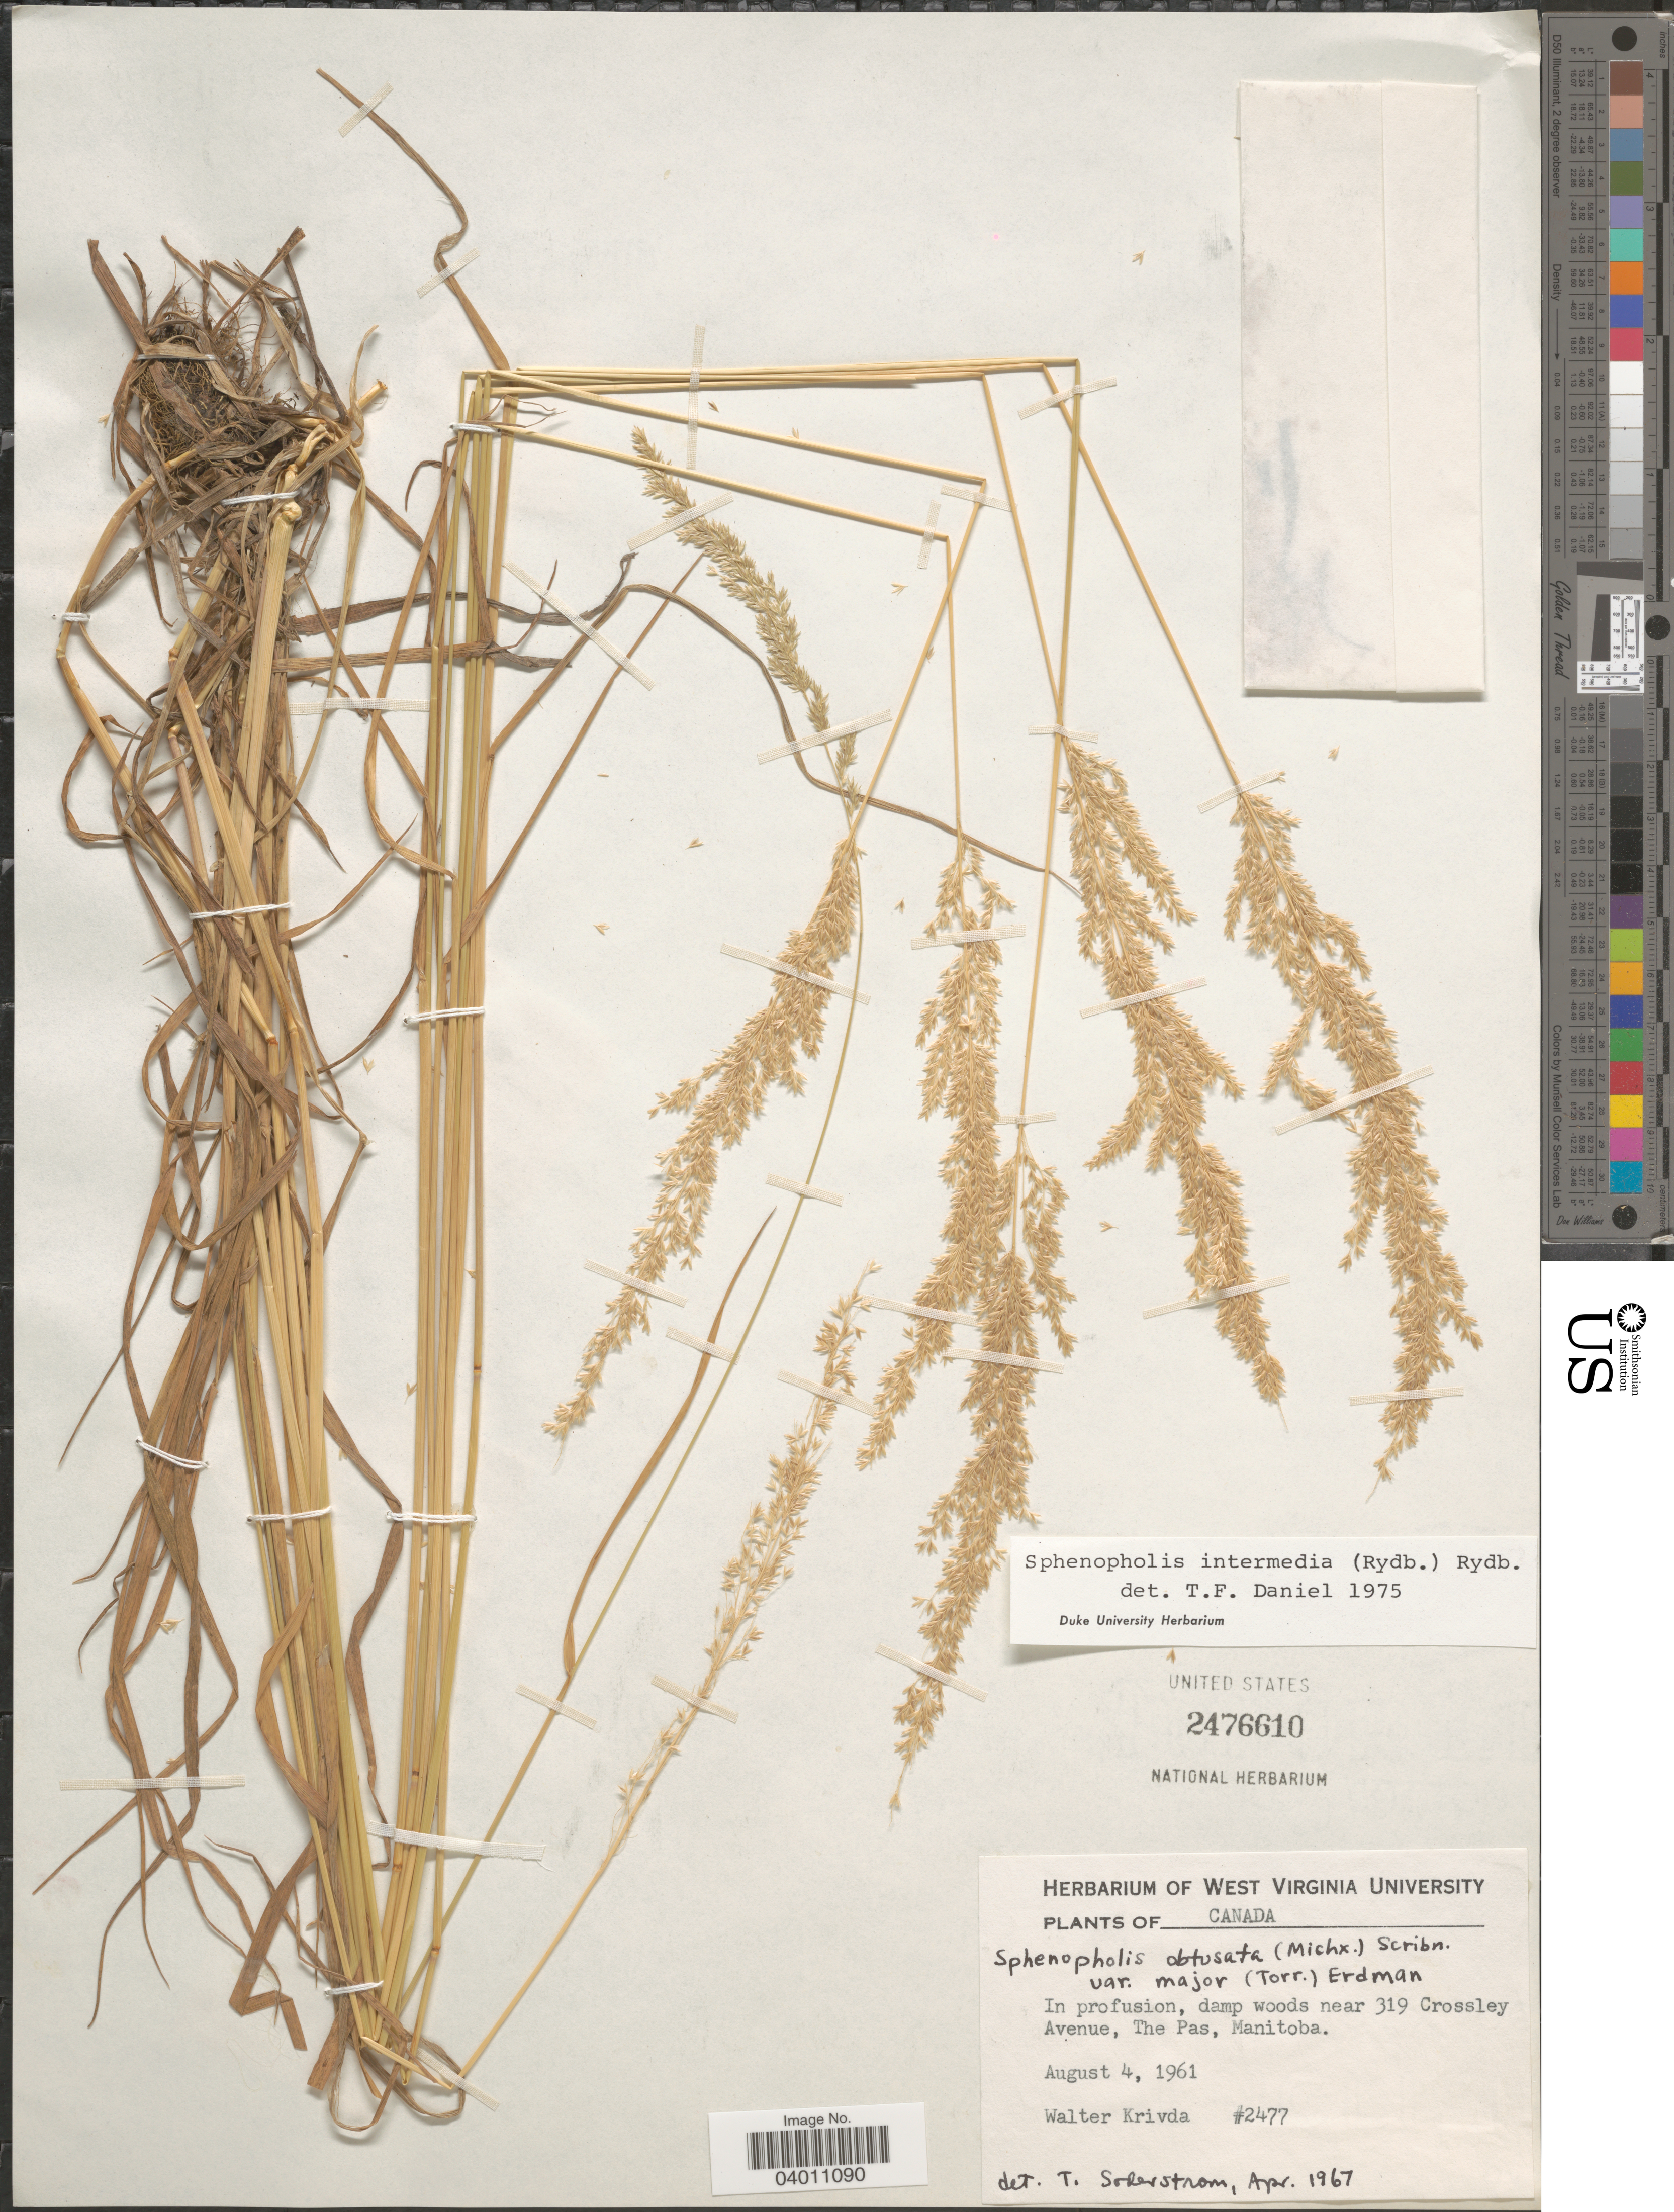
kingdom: Plantae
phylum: Tracheophyta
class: Liliopsida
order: Poales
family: Poaceae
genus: Sphenopholis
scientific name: Sphenopholis intermedia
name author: (Rydb.) Rydb.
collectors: W. Krivda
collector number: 2477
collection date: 1961-08-04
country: Canada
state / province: Manitoba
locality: Woods near 319 Crossley Avenue, The Pas.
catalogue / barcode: US 2476610